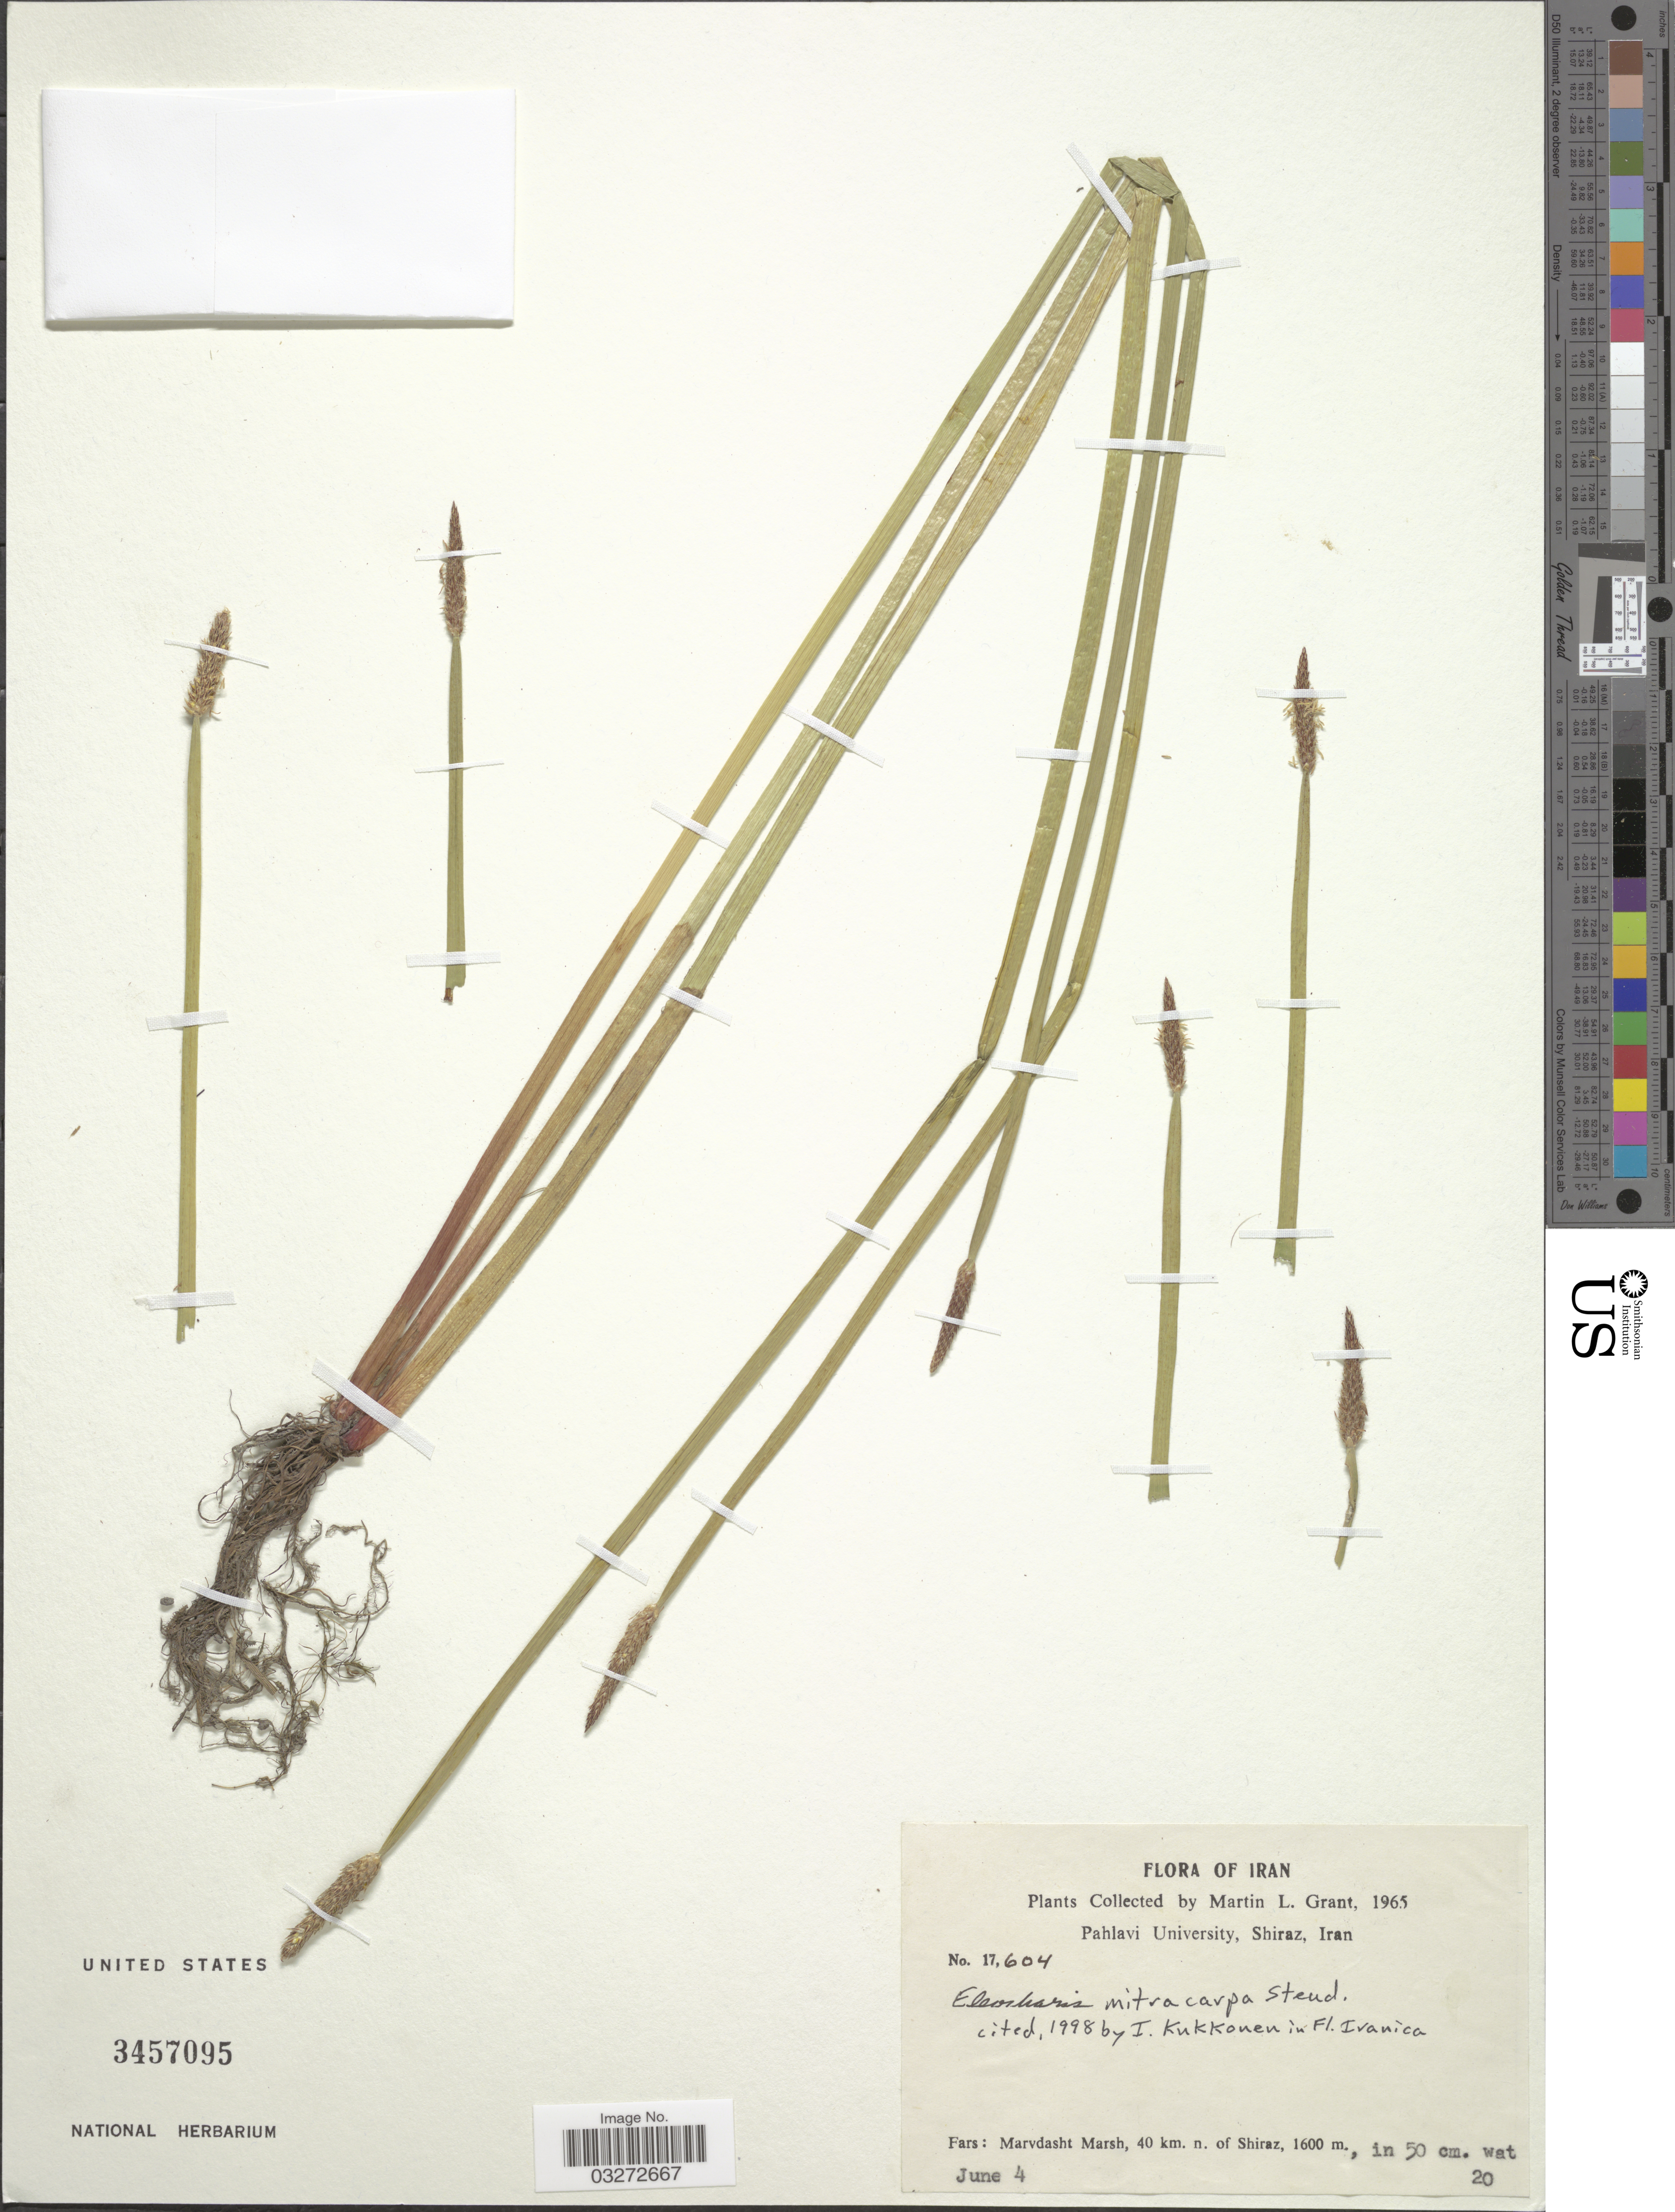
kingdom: Plantae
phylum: Tracheophyta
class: Liliopsida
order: Poales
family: Cyperaceae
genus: Eleocharis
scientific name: Eleocharis mitracarpa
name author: Steud.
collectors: M. L. Grant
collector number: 17604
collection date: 1965-06-04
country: Iran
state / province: Fars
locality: Marvdasht Marsh, 40 km. n. of Shiraz.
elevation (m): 1600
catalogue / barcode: US 3467095